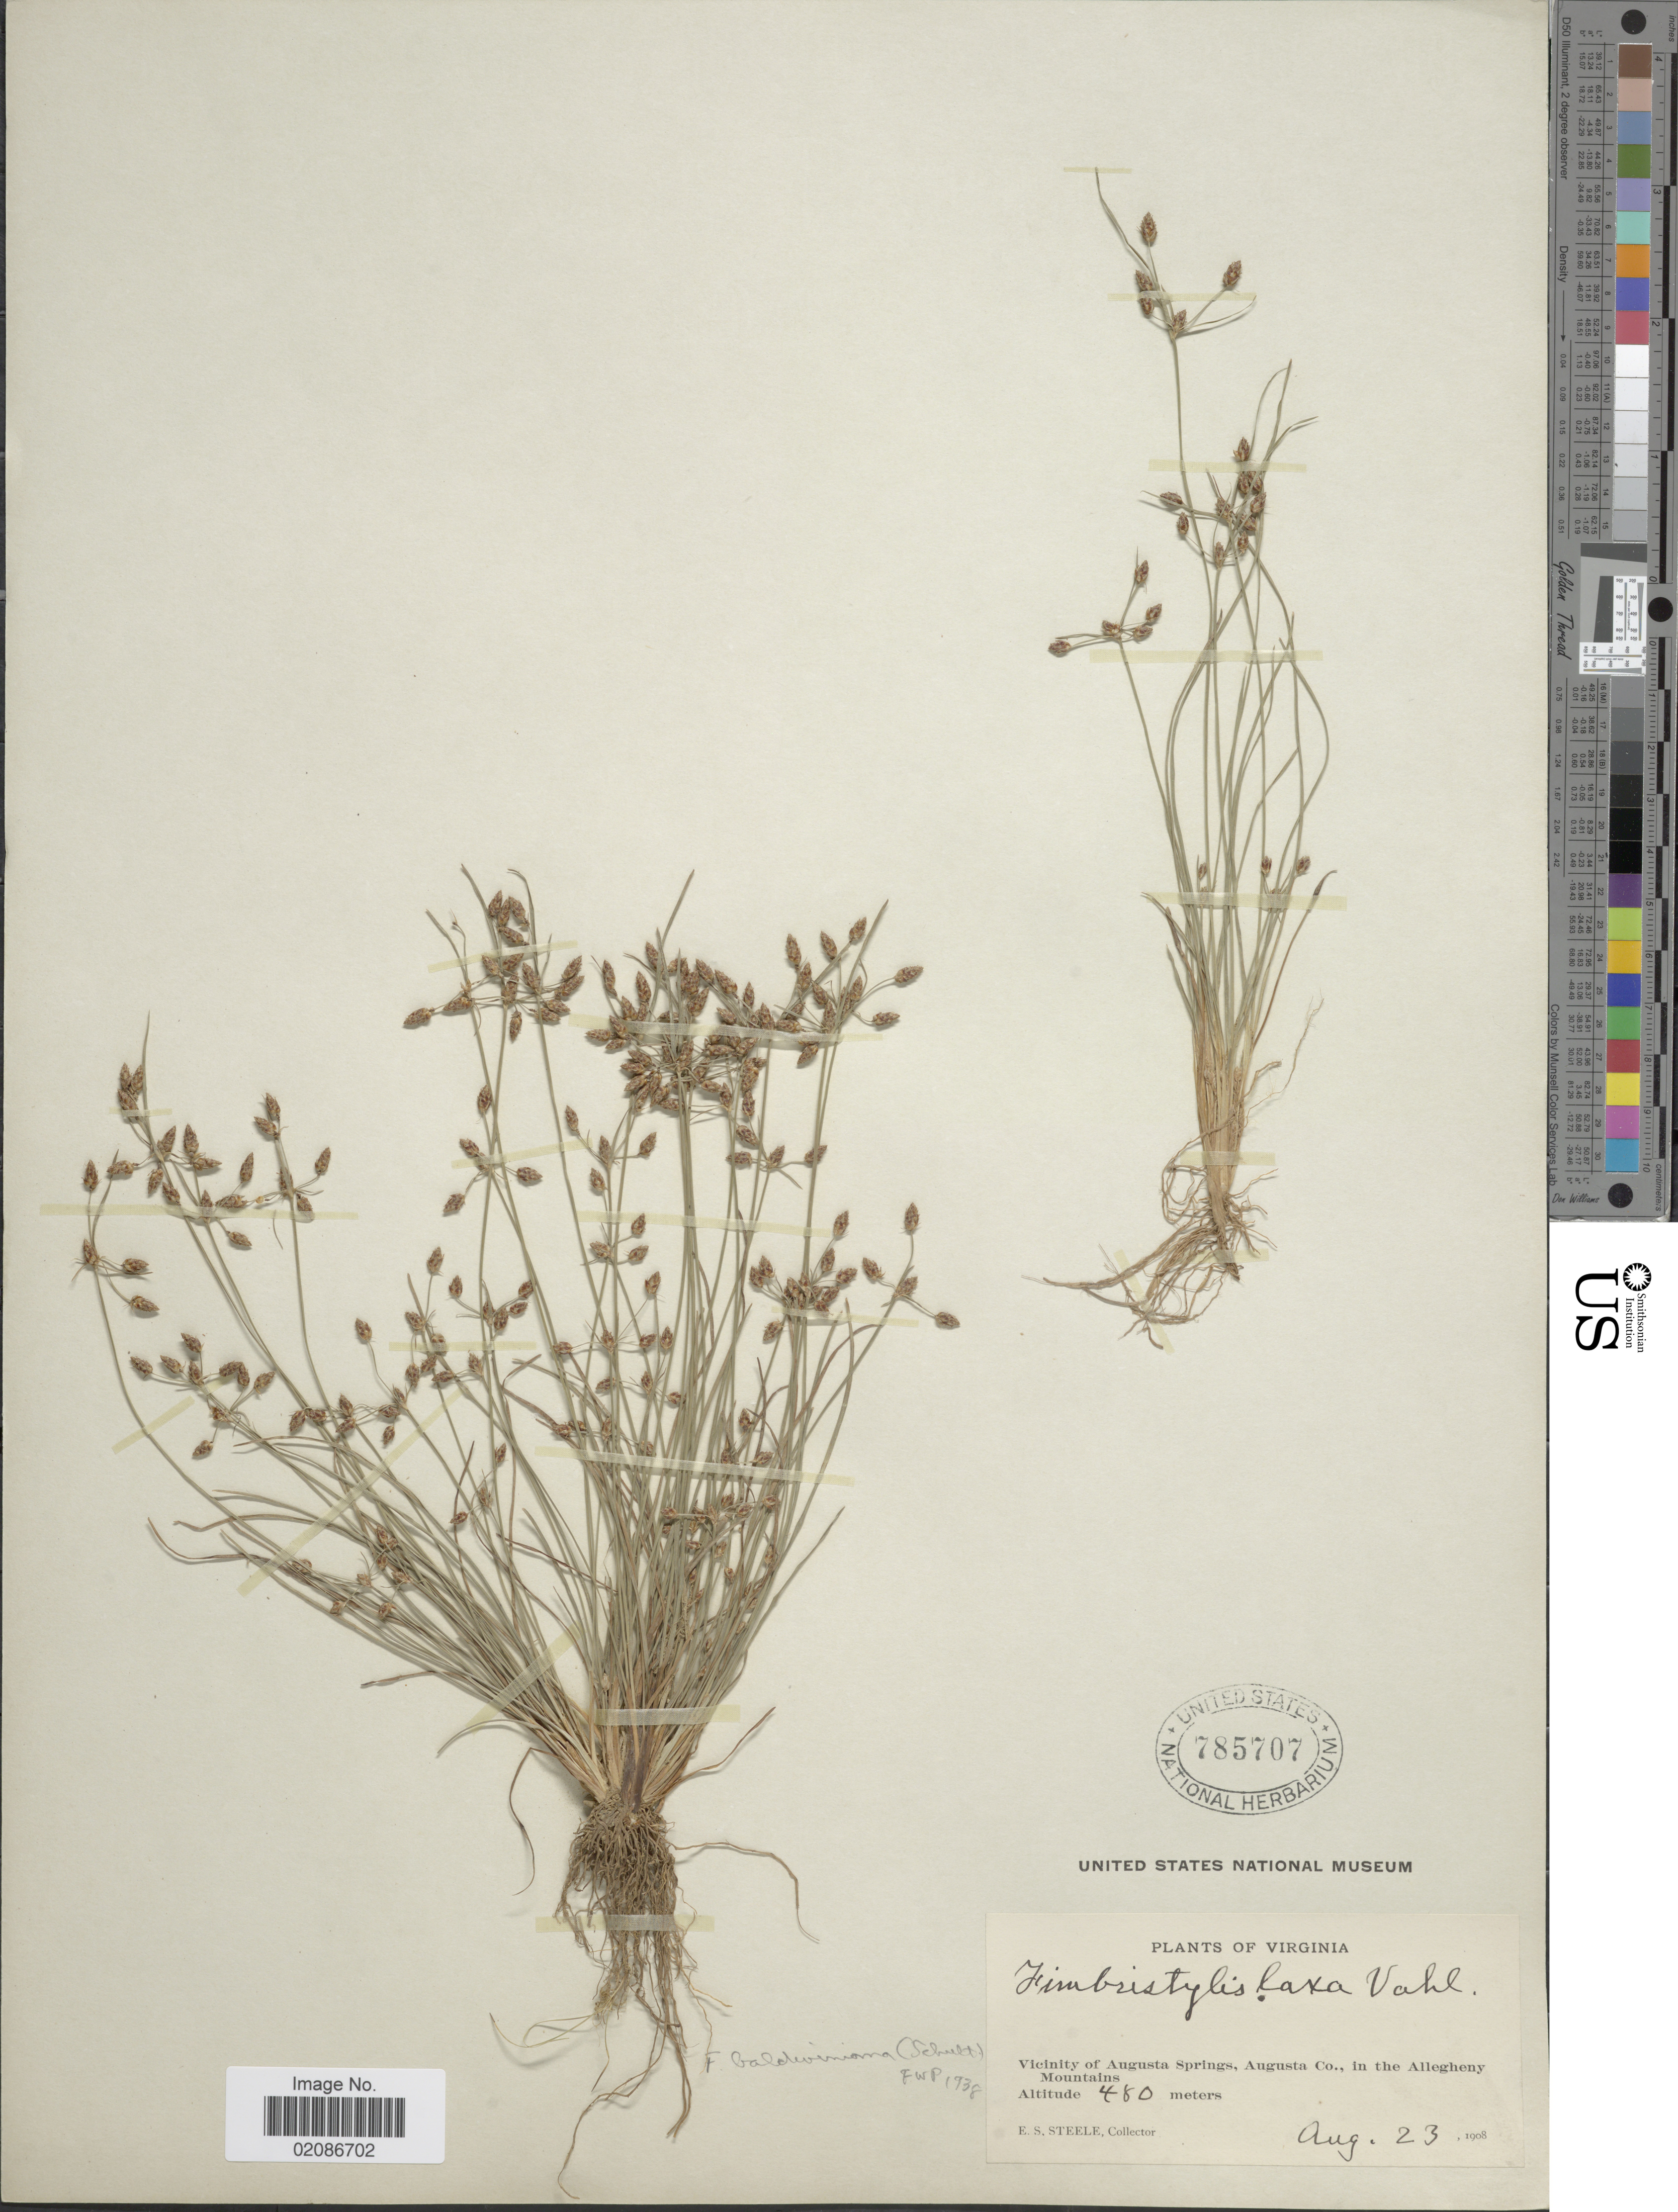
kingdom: Plantae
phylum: Tracheophyta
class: Liliopsida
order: Poales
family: Cyperaceae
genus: Fimbristylis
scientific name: Fimbristylis dichotoma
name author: (L.) Vahl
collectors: E. Steele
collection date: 1908-08-23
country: United States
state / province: Virginia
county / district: Augusta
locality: Vicinity of Augusta Springs, Augusta Co., in the Allegheny Mountains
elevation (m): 480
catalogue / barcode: US 785707